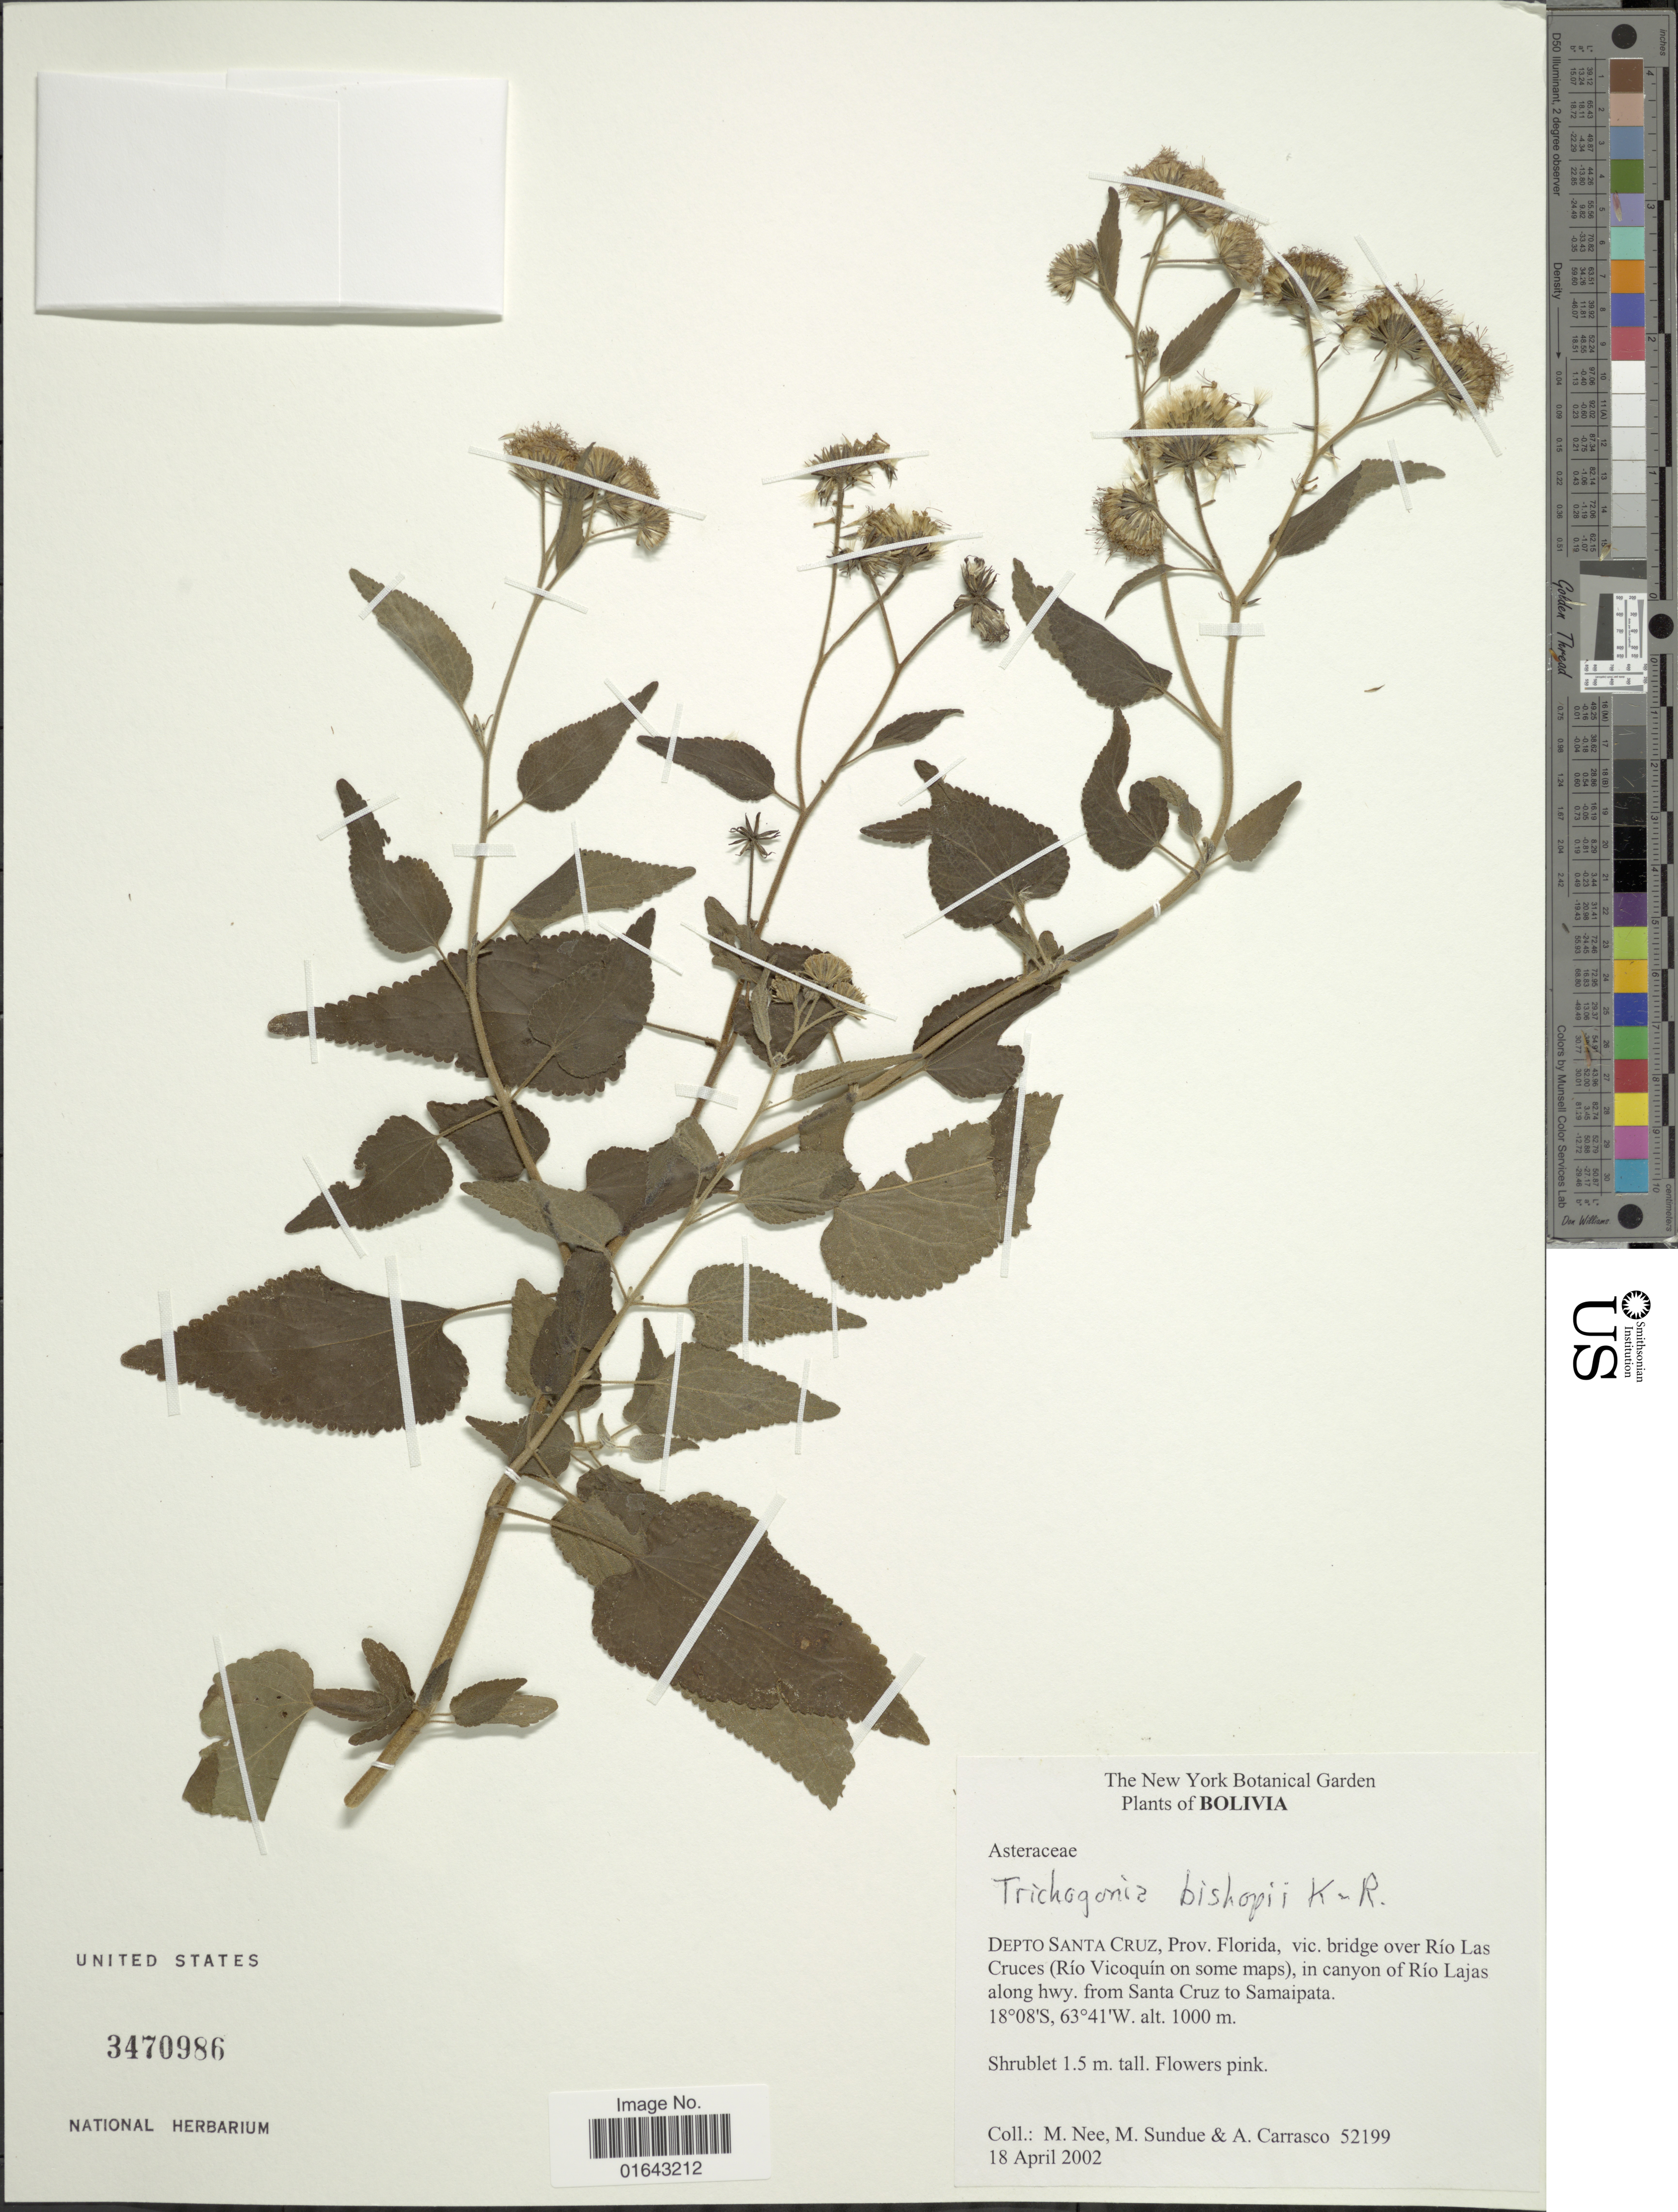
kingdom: Plantae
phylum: Tracheophyta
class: Magnoliopsida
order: Asterales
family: Asteraceae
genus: Trichogonia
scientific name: Trichogonia bishopii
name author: R.M. King & H. Rob.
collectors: M. Nee, M. Sundue & A. Carrasco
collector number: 52199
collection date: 2002-04-18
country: Bolivia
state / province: Santa Cruz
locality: Depto. Santa Cruz, Prov. Florida, vic. bridge over Rio Las Cruces (Rio Vicoquín on some maps), in canyon of Rio Lajas along hwy. from Santa Cruz to Samaipata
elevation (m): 1000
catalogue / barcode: US 3470986